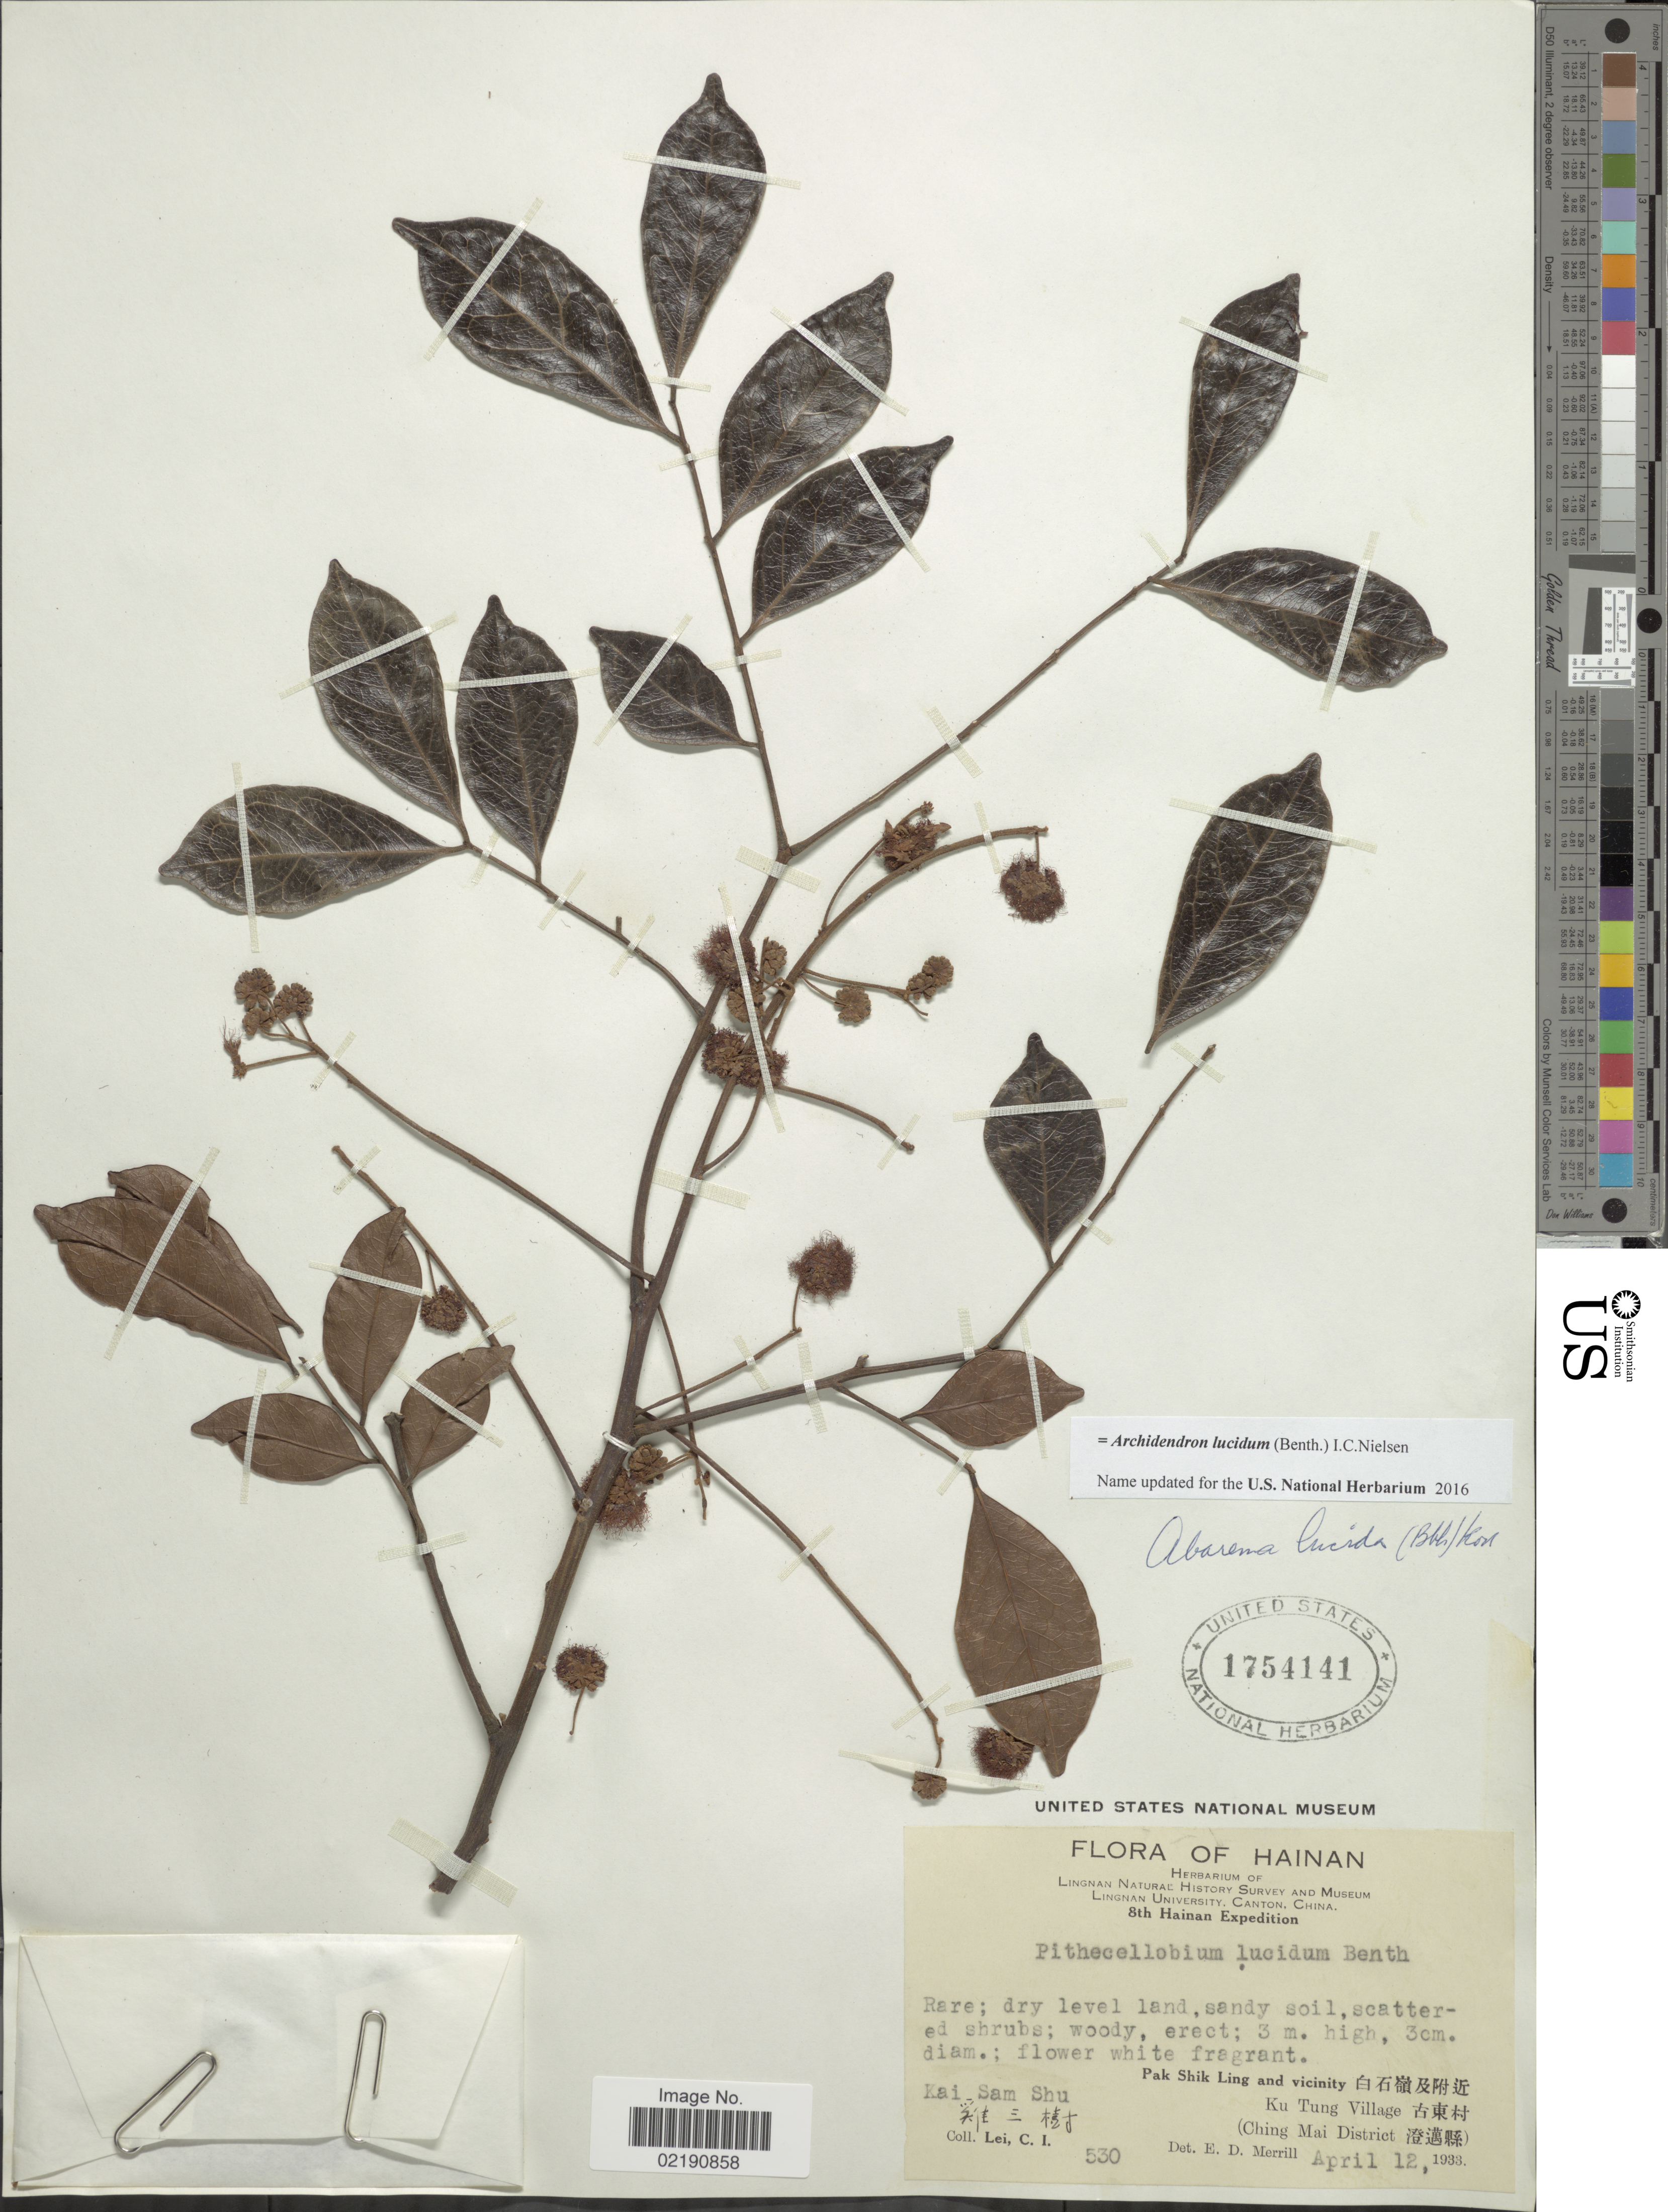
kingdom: Plantae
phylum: Tracheophyta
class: Magnoliopsida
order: Fabales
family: Fabaceae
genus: Archidendron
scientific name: Archidendron lucidum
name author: (Benth.) I.C. Nielsen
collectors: C. I. Lei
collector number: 530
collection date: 1933-04-12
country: China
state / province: Hainan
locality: Pak Shik Ling and vicinity Ku Tung Vukkage (Ching Mai District), Kam Sam Shu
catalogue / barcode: US 1754141